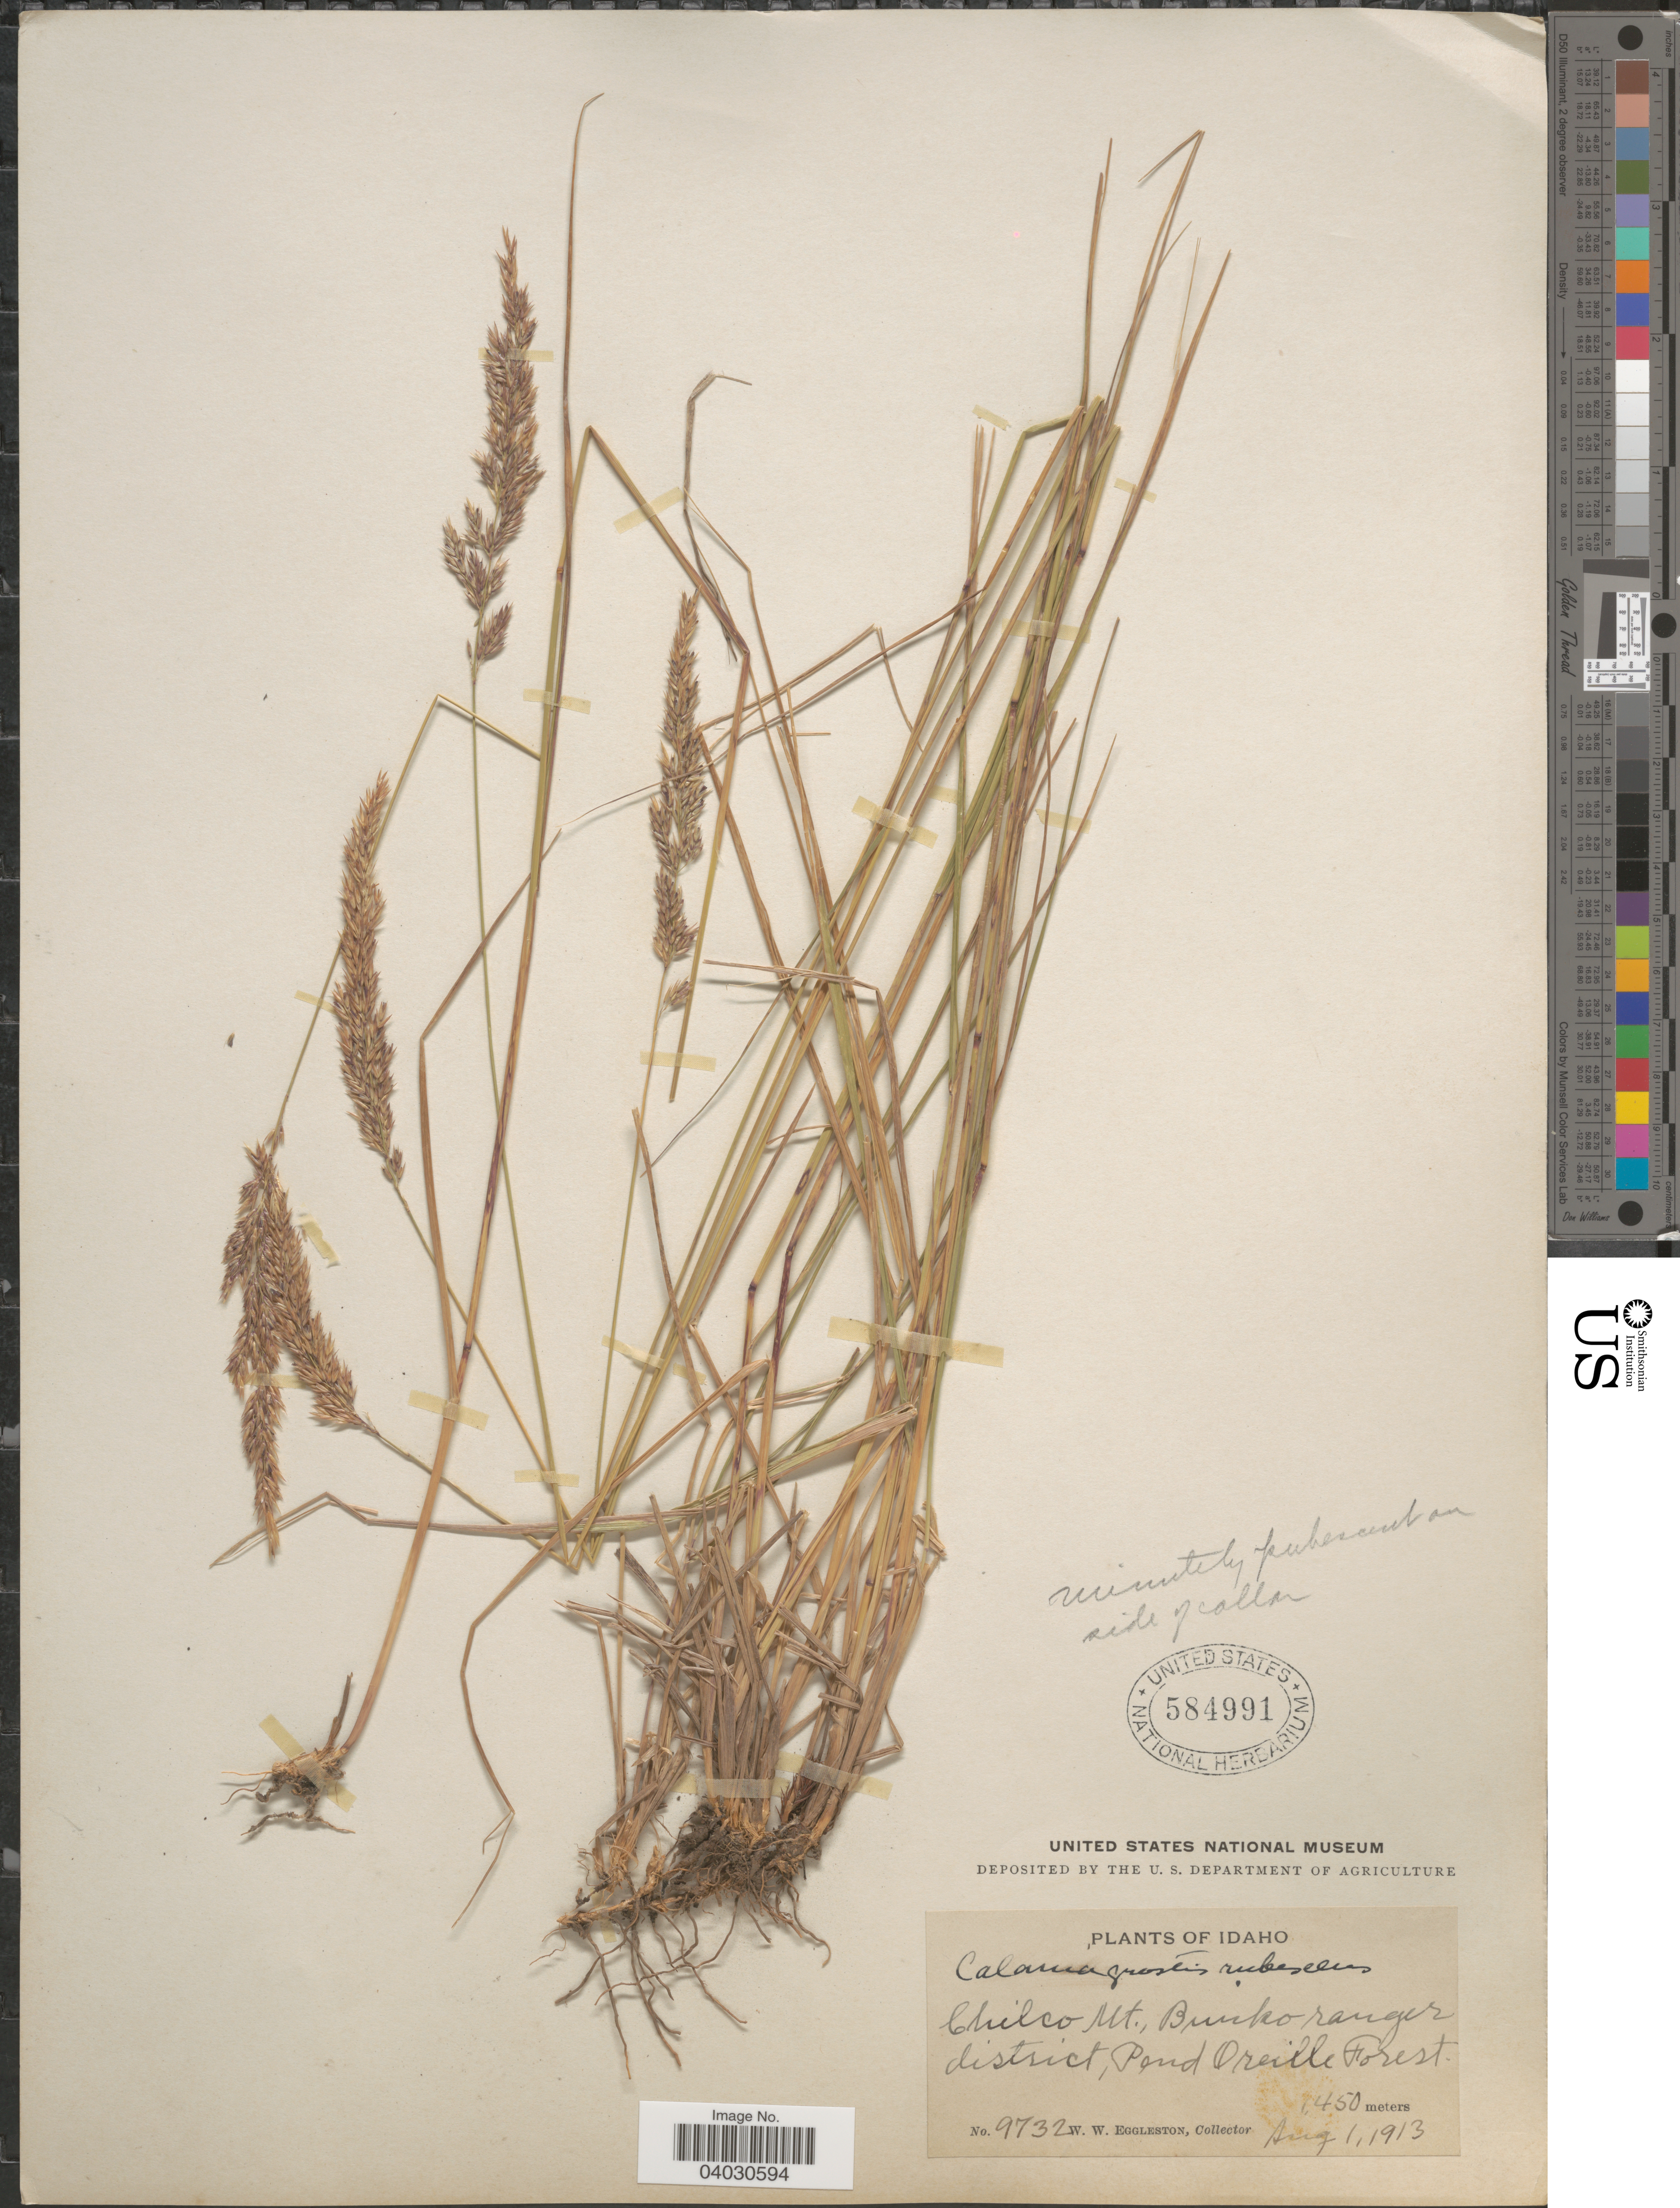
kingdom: Plantae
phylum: Tracheophyta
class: Liliopsida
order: Poales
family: Poaceae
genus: Calamagrostis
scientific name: Calamagrostis rubescens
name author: Buckley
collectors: W. W. Eggleston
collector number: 9732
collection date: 1913-08-01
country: United States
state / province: Idaho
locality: Chilco Mt., Bunko ranger district, Pond Oreille Forest.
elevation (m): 1450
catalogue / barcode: US 584991